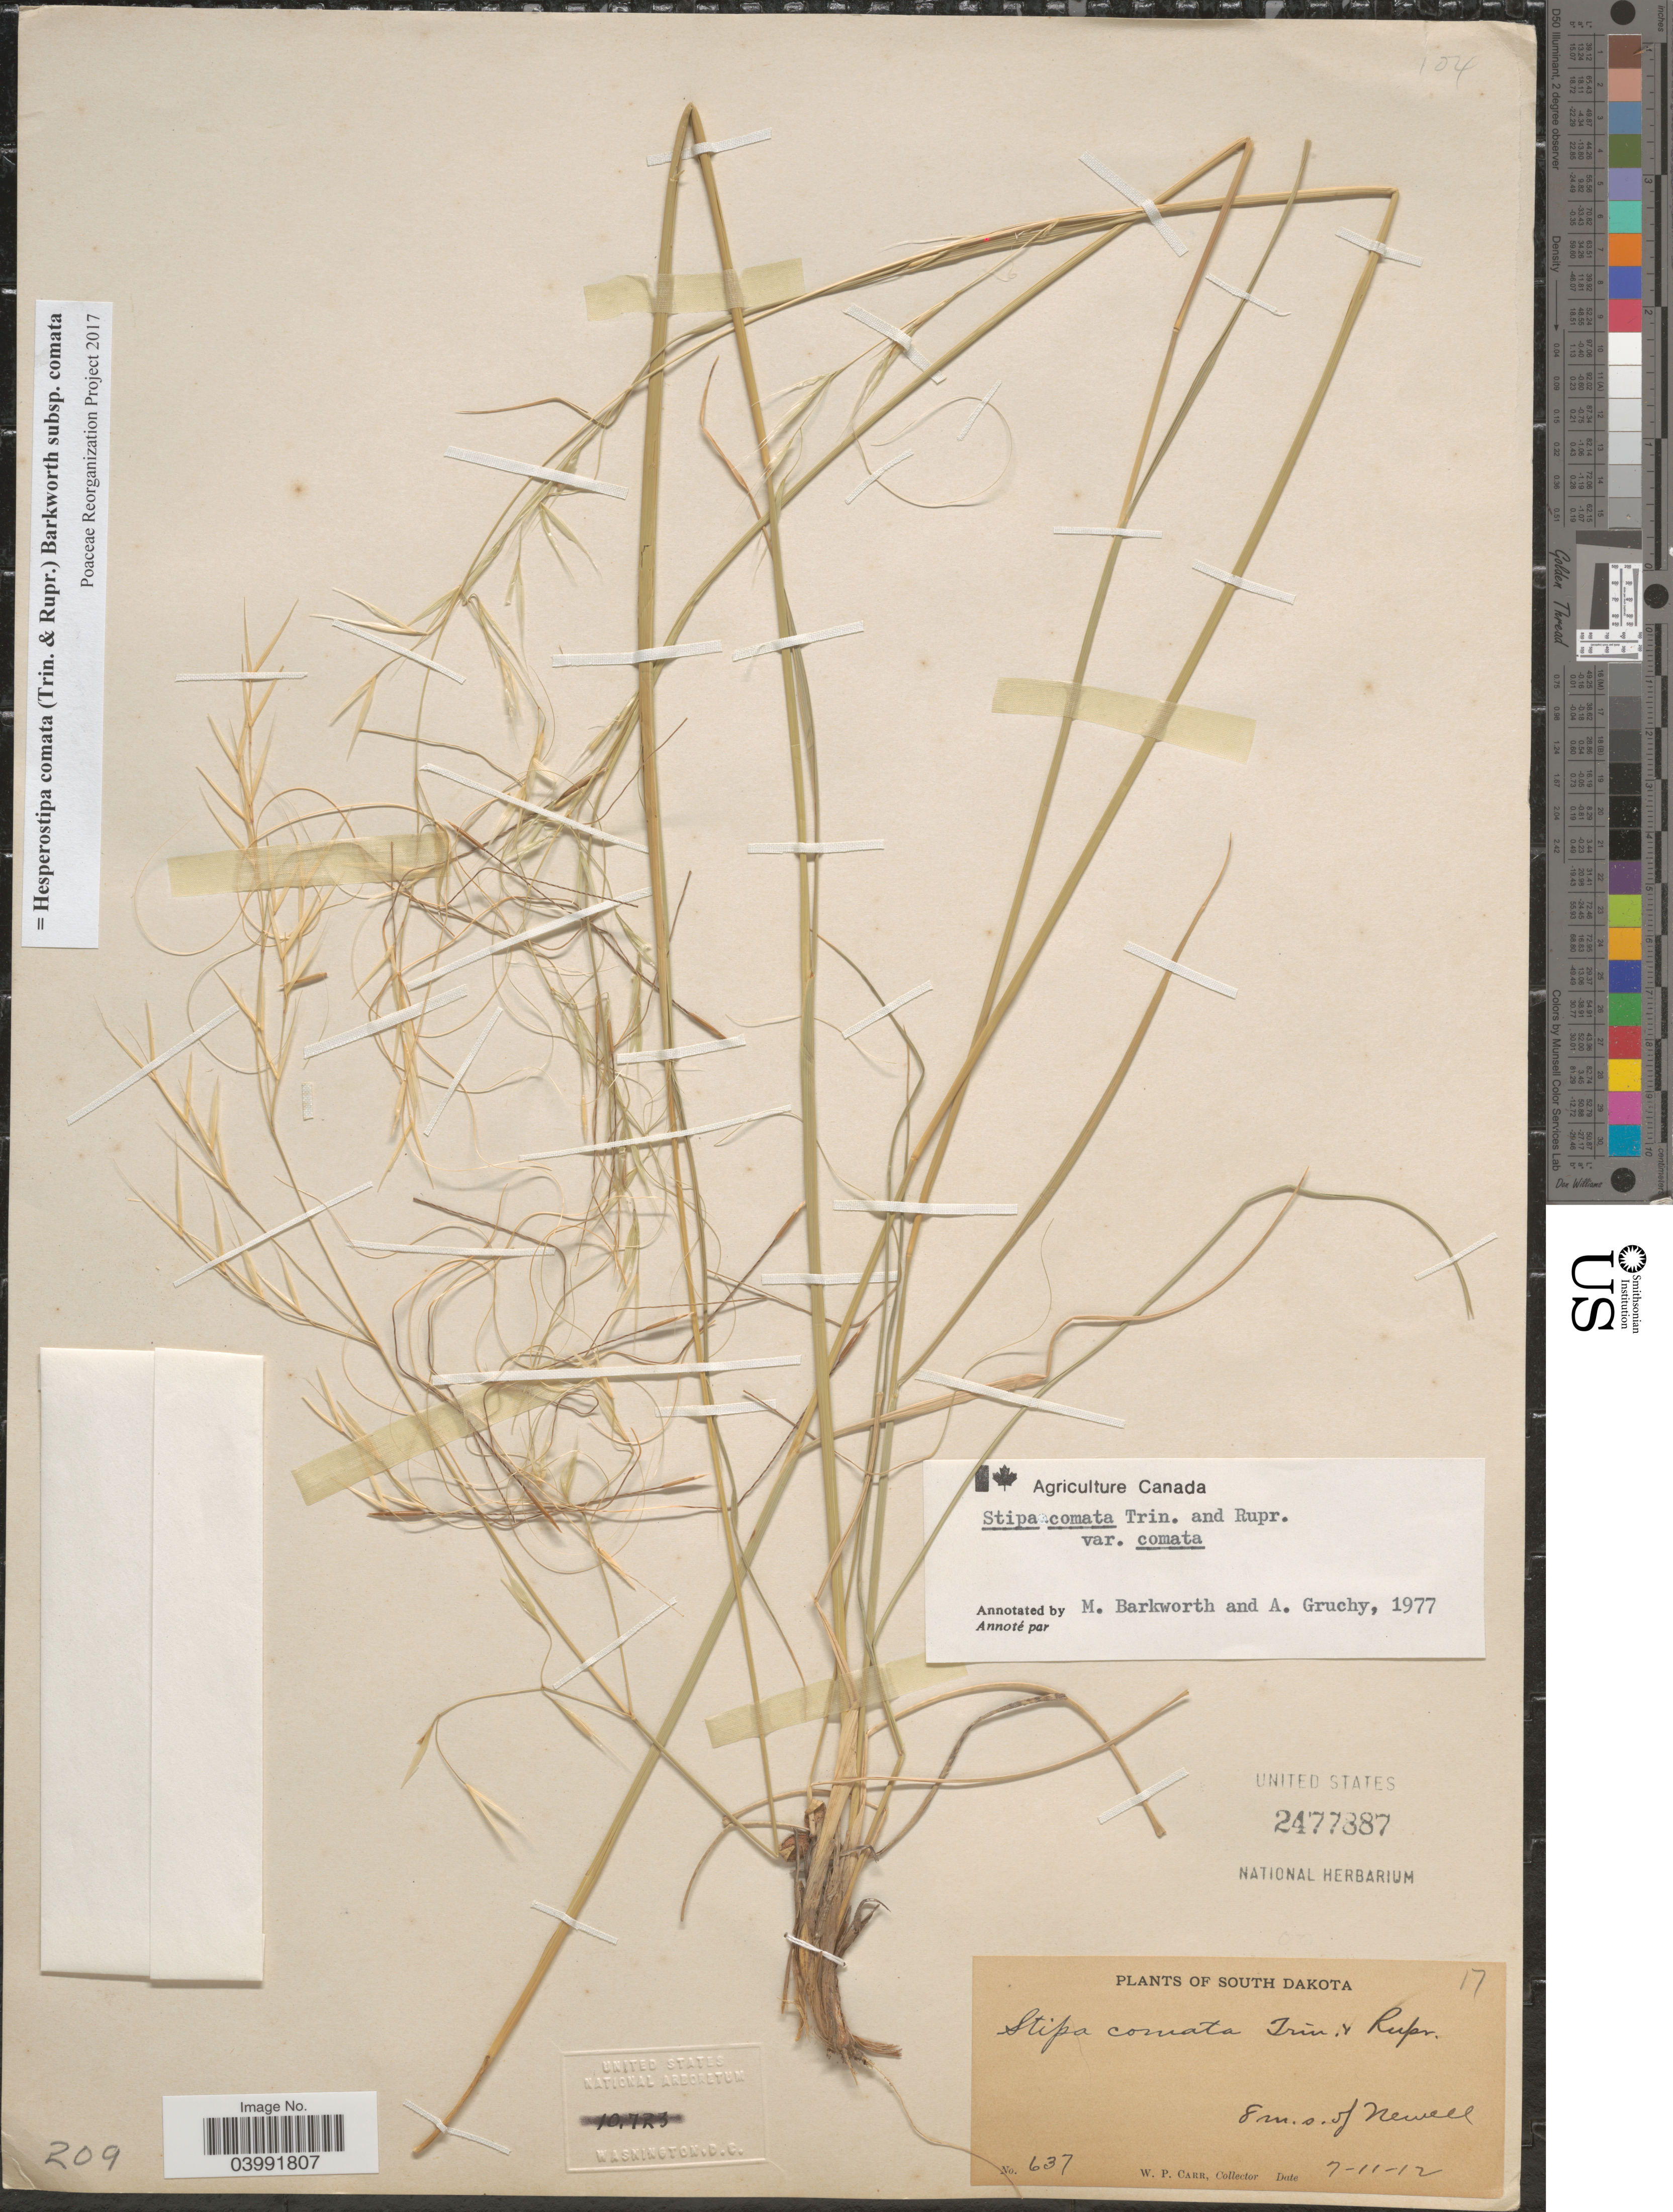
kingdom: Plantae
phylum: Tracheophyta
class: Liliopsida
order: Poales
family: Poaceae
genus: Hesperostipa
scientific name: Hesperostipa comata subsp. comata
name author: (Trin. & Rupr.) Barkworth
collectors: W. Carr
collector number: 637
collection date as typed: Transcribed d/m/y: 7/11/12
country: United States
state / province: South Dakota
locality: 8m. s. of Newell.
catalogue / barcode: US 2477887